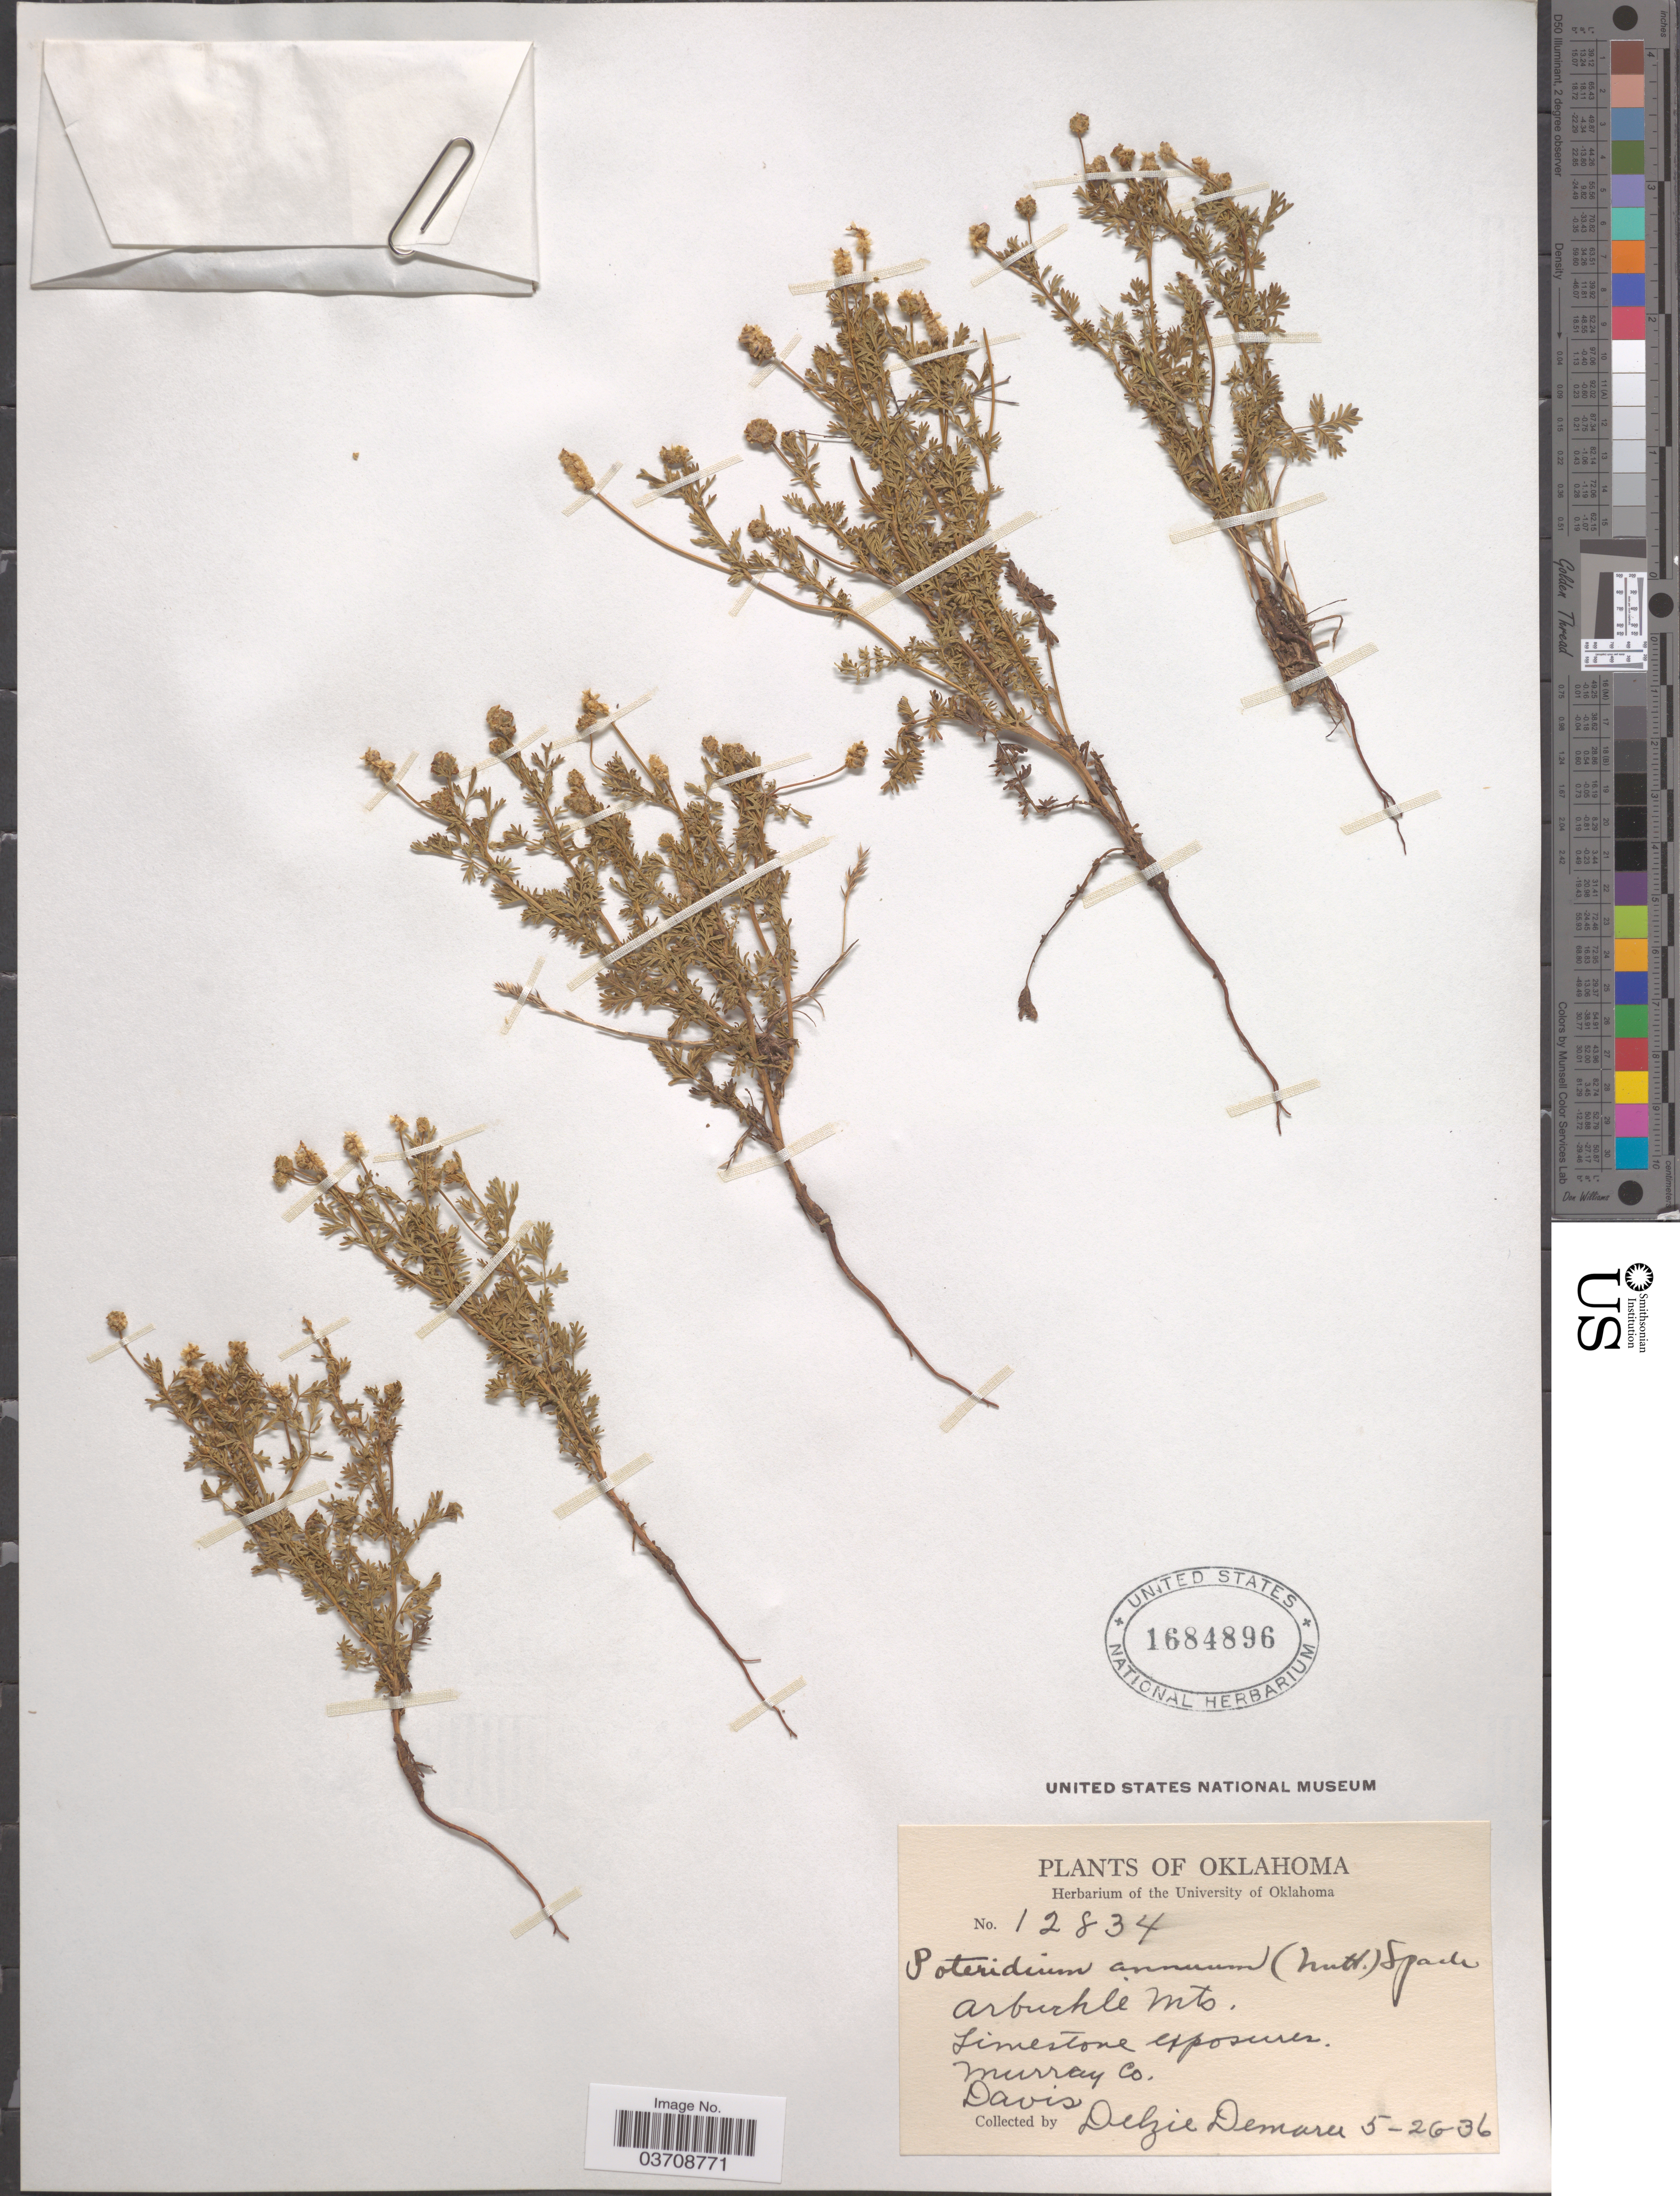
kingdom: Plantae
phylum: Tracheophyta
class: Magnoliopsida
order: Rosales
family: Rosaceae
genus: Sanguisorba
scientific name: Sanguisorba annua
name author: (Nutt. ex Hook.) Torr. & A. Gray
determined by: Strong, Mark T., (BOT), Smithsonian Institution - National Museum of Natural History (UNITED STATES)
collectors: D. Demaree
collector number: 12834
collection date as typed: Transcribed d/m/y: 26/5/36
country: United States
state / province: Oklahoma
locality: Arbuchle Mts. Murray Co. Davis.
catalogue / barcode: US 1684896